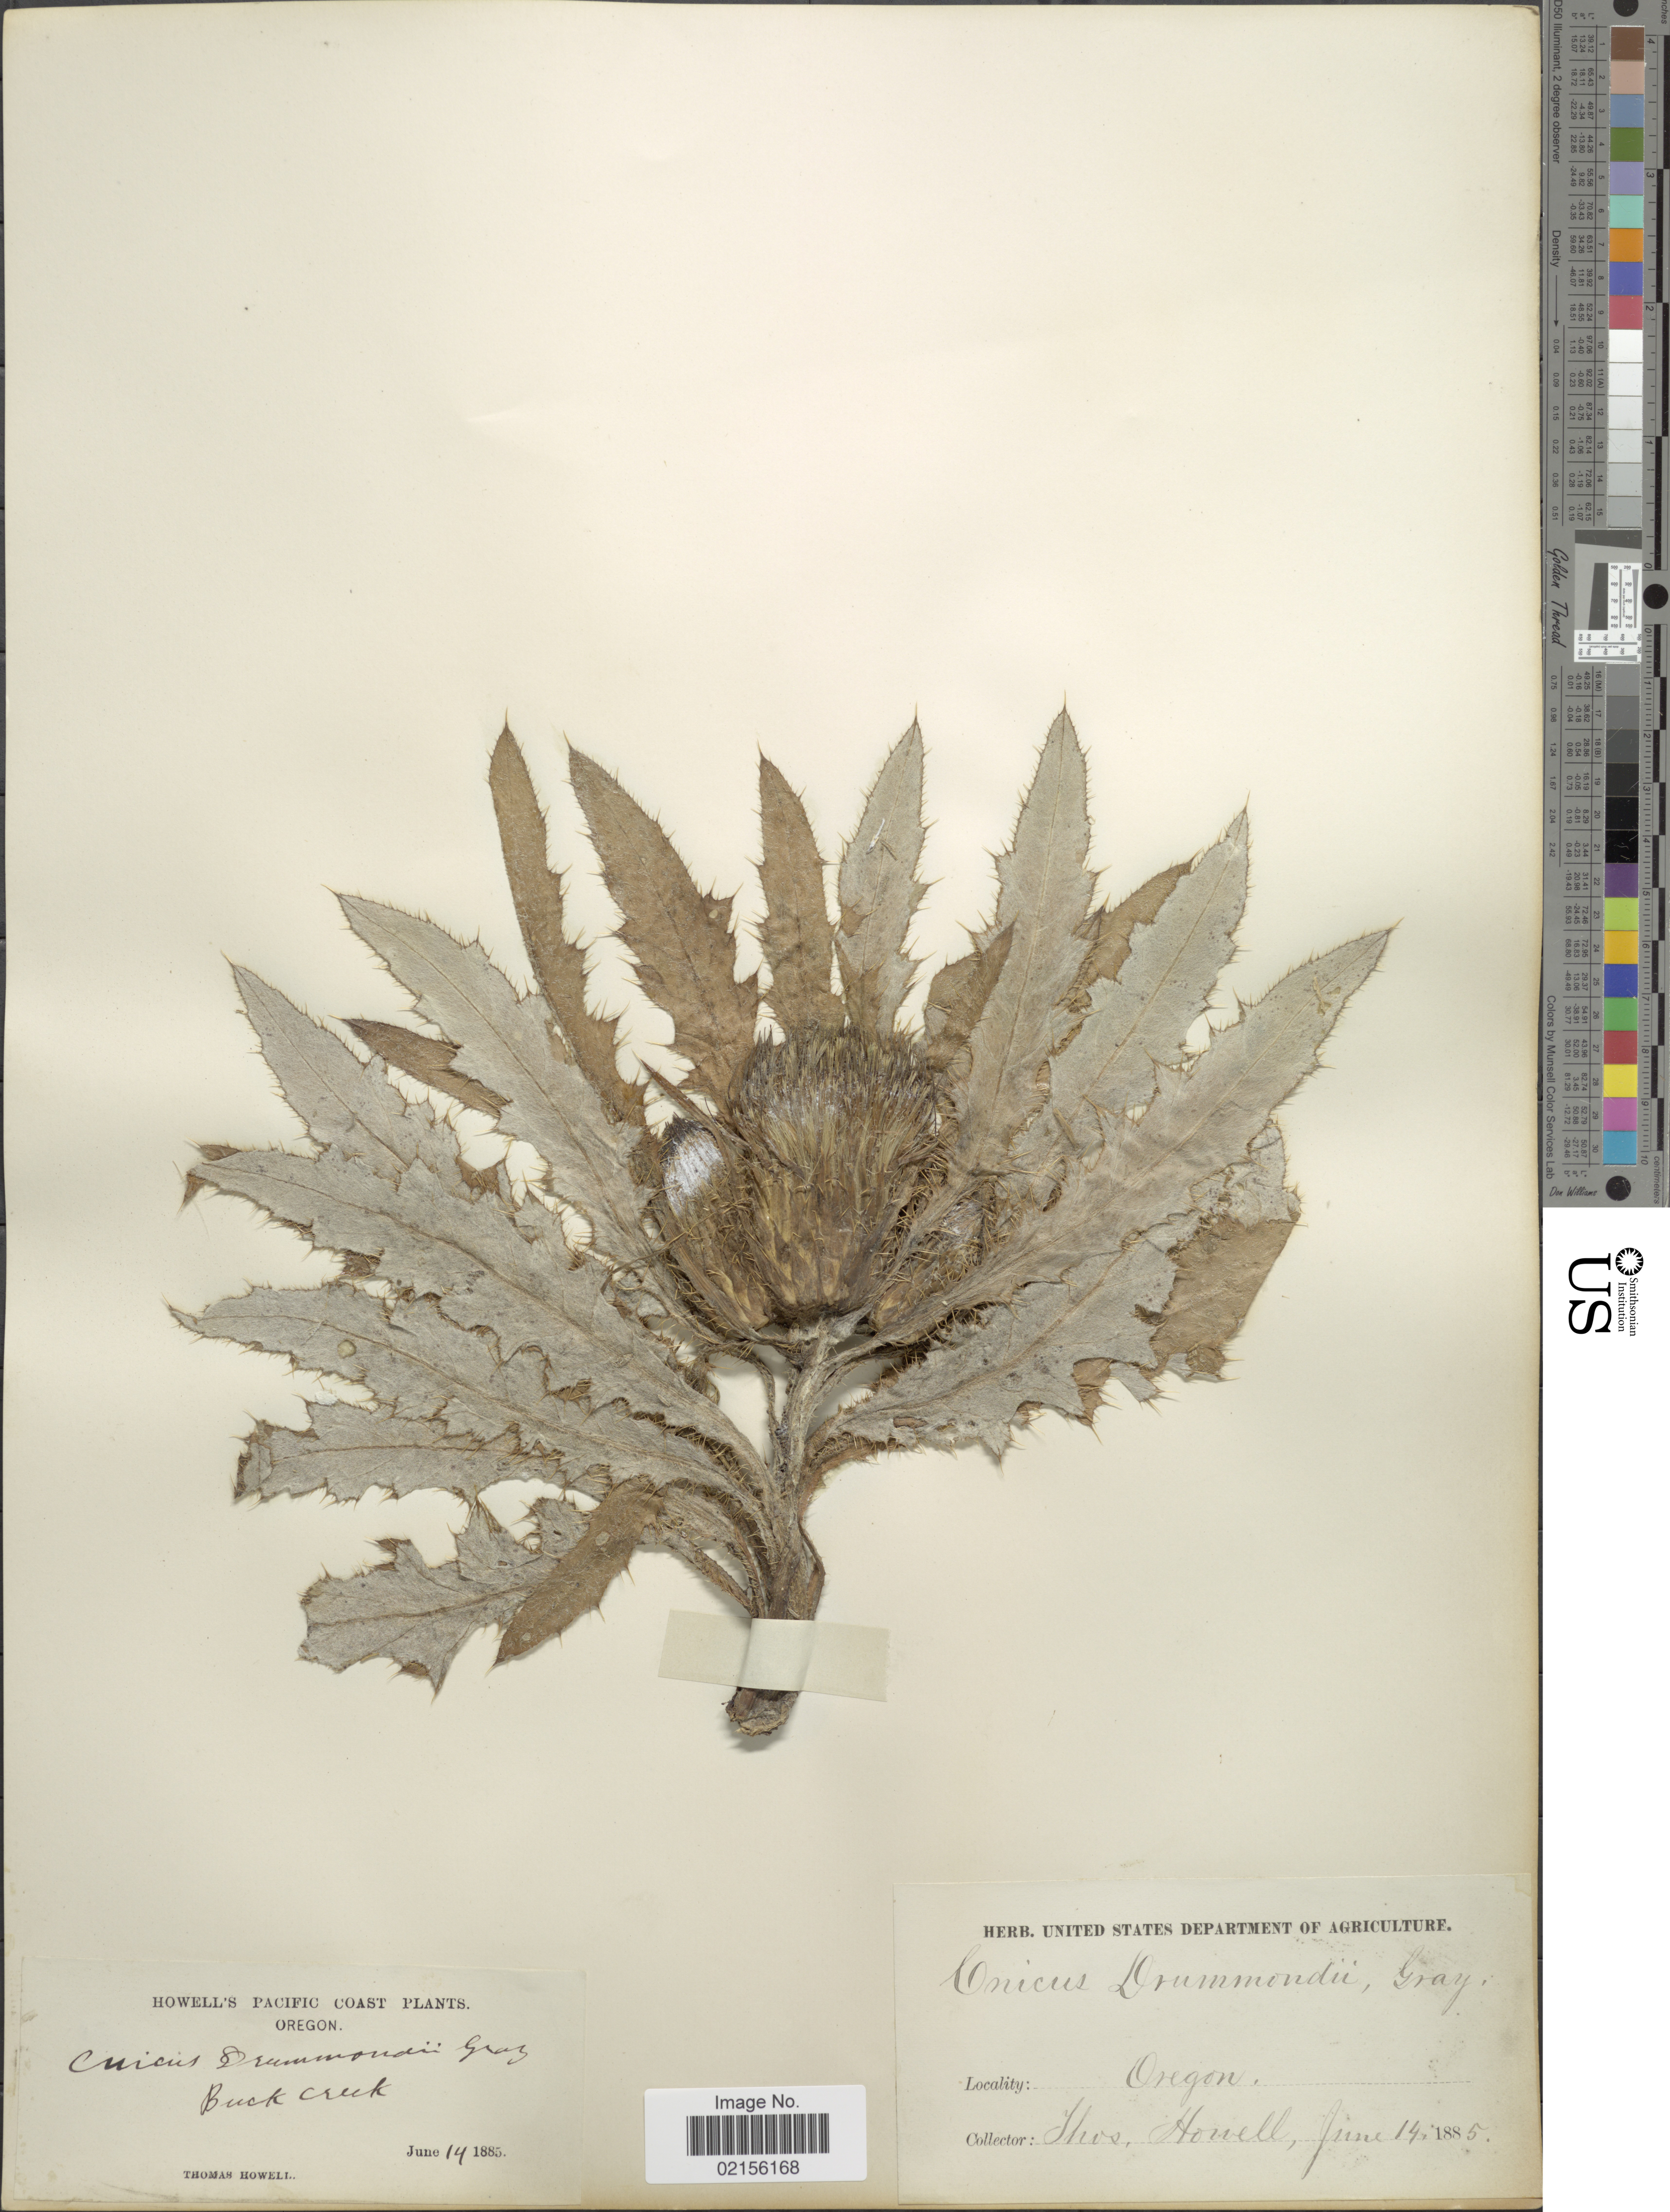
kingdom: Plantae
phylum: Tracheophyta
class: Magnoliopsida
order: Asterales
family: Asteraceae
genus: Cirsium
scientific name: Cirsium scariosum var. americanum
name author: (A. Gray) D.J. Keil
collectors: T. Howell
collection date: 1885-06-14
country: United States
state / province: Oregon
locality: Pacific Coast, Buck Creek